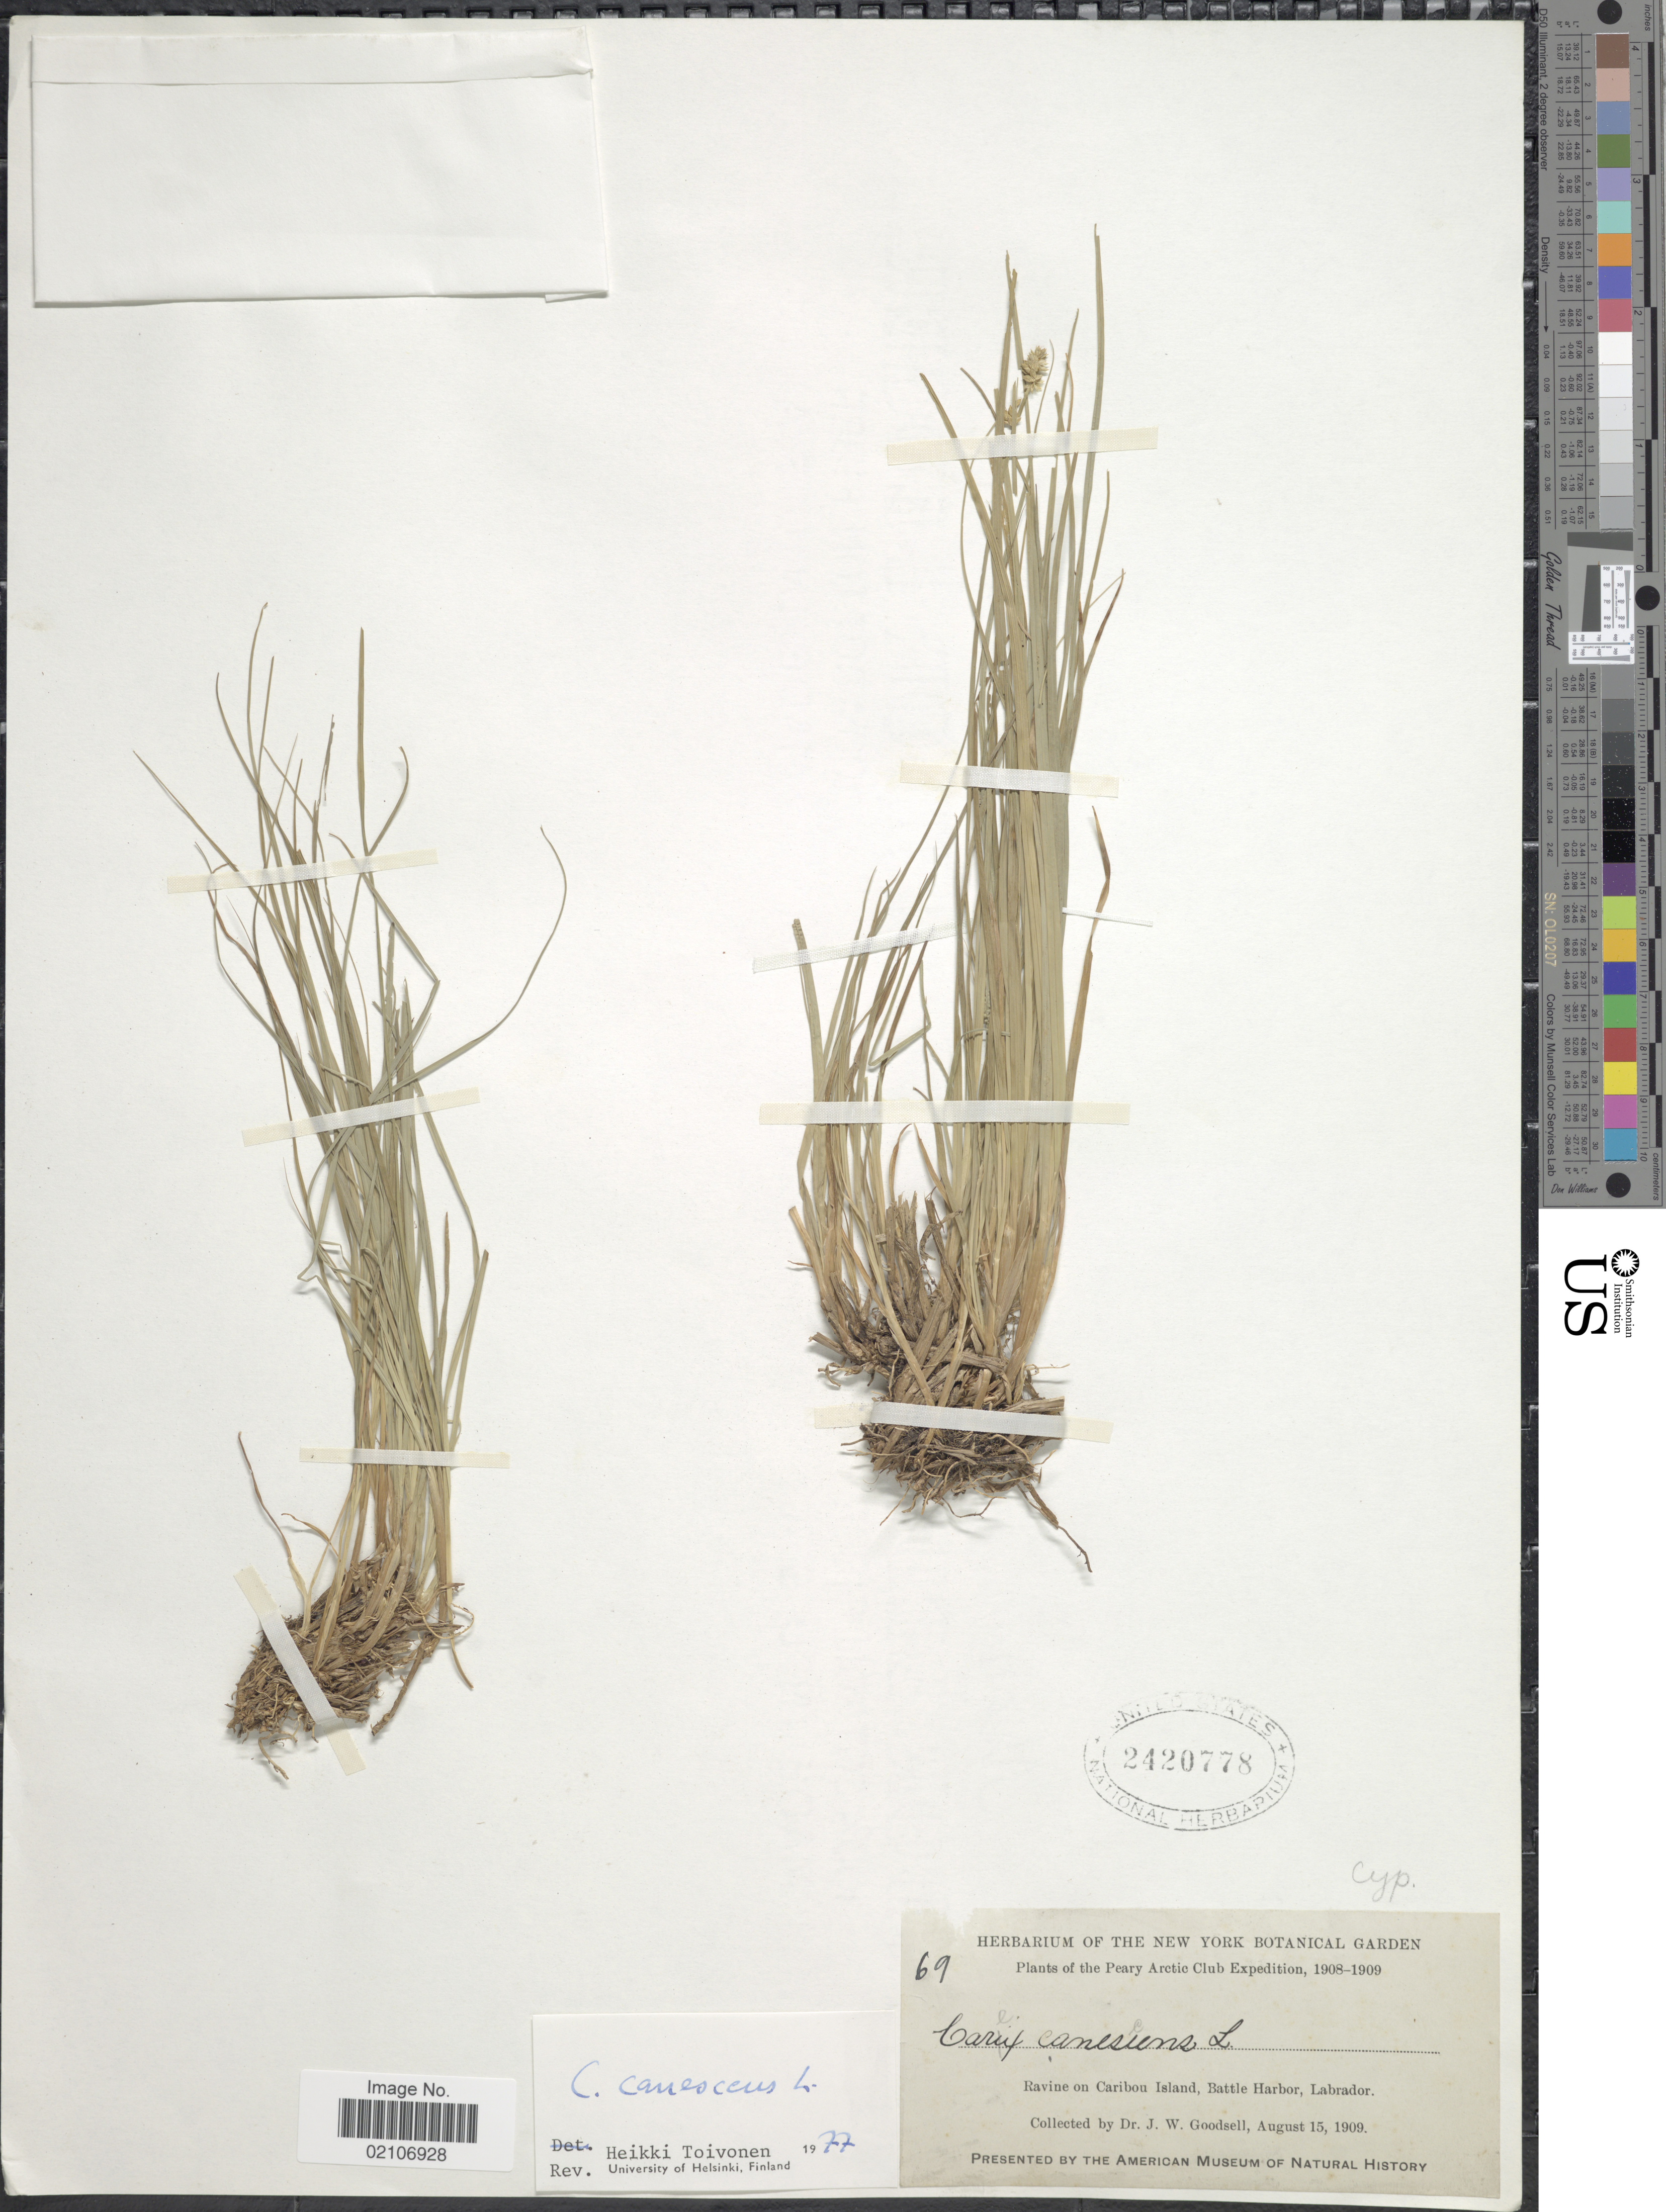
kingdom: Plantae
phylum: Tracheophyta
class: Liliopsida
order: Poales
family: Cyperaceae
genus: Carex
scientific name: Carex canescens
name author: L.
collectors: J. Goodsell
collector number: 69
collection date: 1909-08-15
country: Canada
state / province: Newfoundland and Labrador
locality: Ravine on Caribou Island, Battle Harbor, Labrador. Peary Arctic Club.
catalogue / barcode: US 2420778